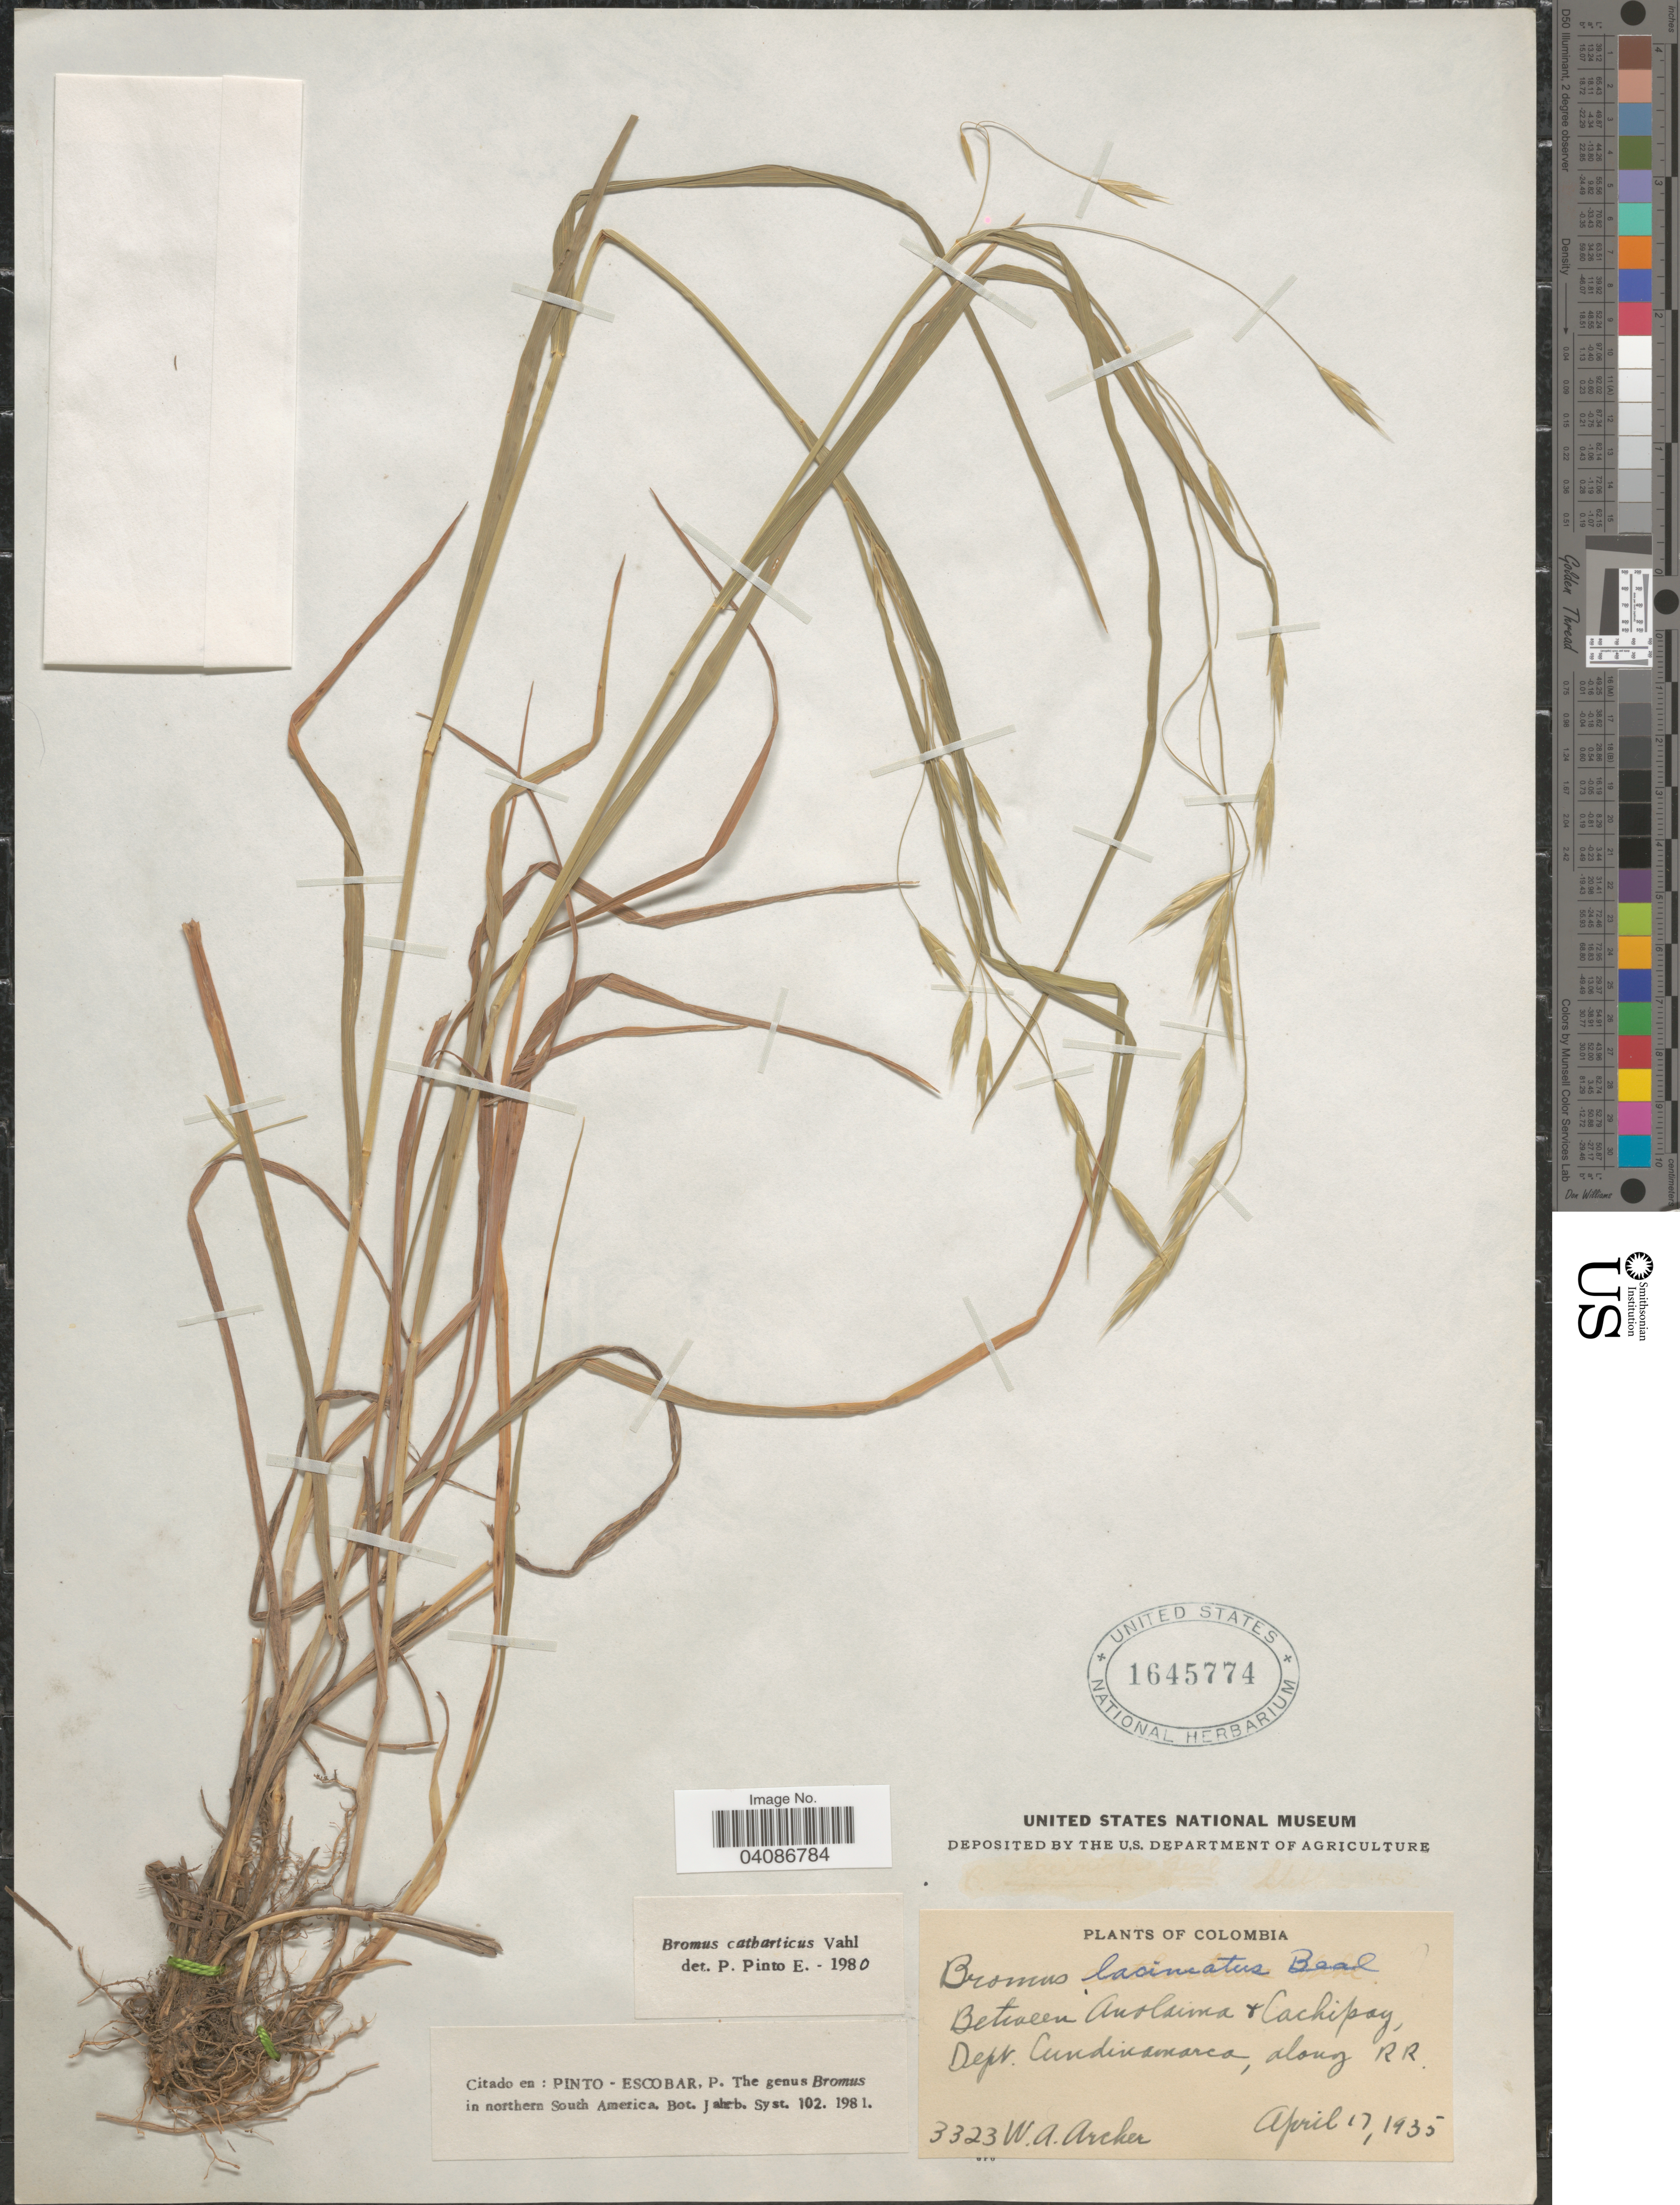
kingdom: Plantae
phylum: Tracheophyta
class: Liliopsida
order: Poales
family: Poaceae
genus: Bromus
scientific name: Bromus catharticus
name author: Vahl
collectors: W. Archer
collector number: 3323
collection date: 1935-04-17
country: Colombia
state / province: Cundinamarca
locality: Between Anolaima + Cachipay, Dept. Cundinamarca, along RR.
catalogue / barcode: US 1645774